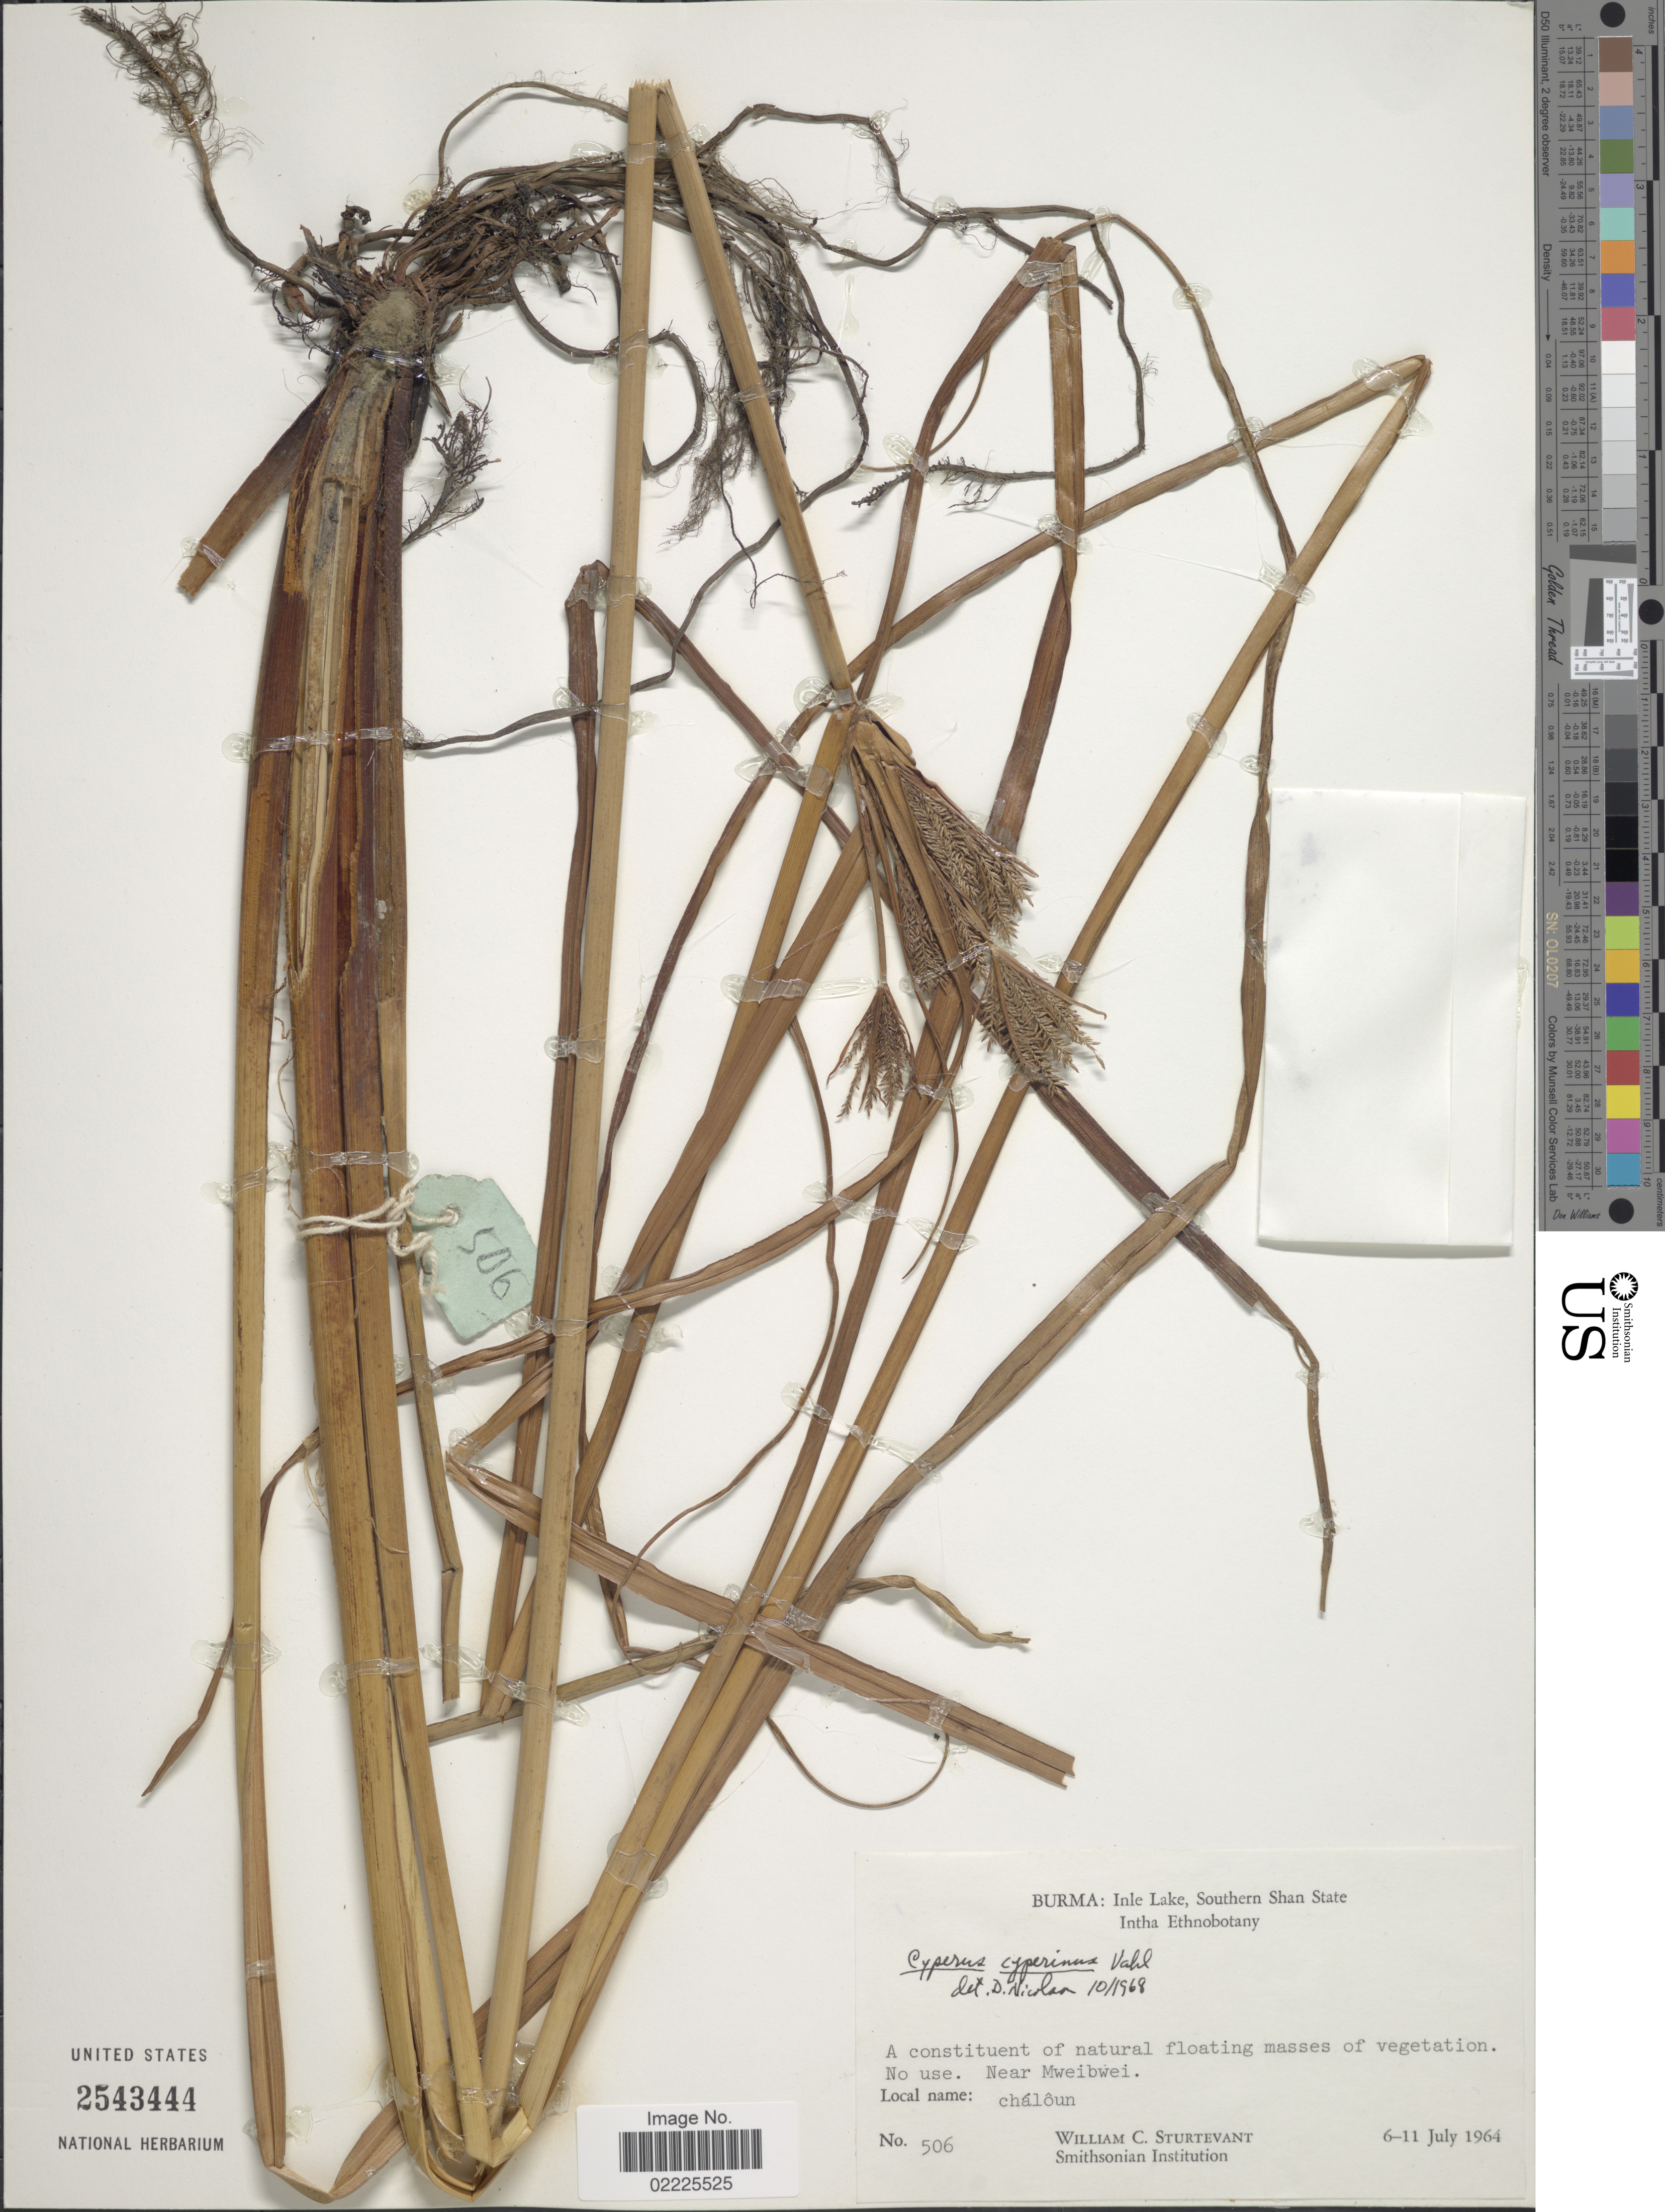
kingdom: Plantae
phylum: Tracheophyta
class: Liliopsida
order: Poales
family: Cyperaceae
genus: Cyperus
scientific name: Cyperus cyperinus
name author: (Retz.) Valck. Sur.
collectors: W. Sturtevant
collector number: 506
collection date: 1964-07-06/1964-07-11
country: Myanmar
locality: Inle Lake, Southern Shan State, Intha Ethnobotanym Near Mweibwei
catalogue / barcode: US 2543444